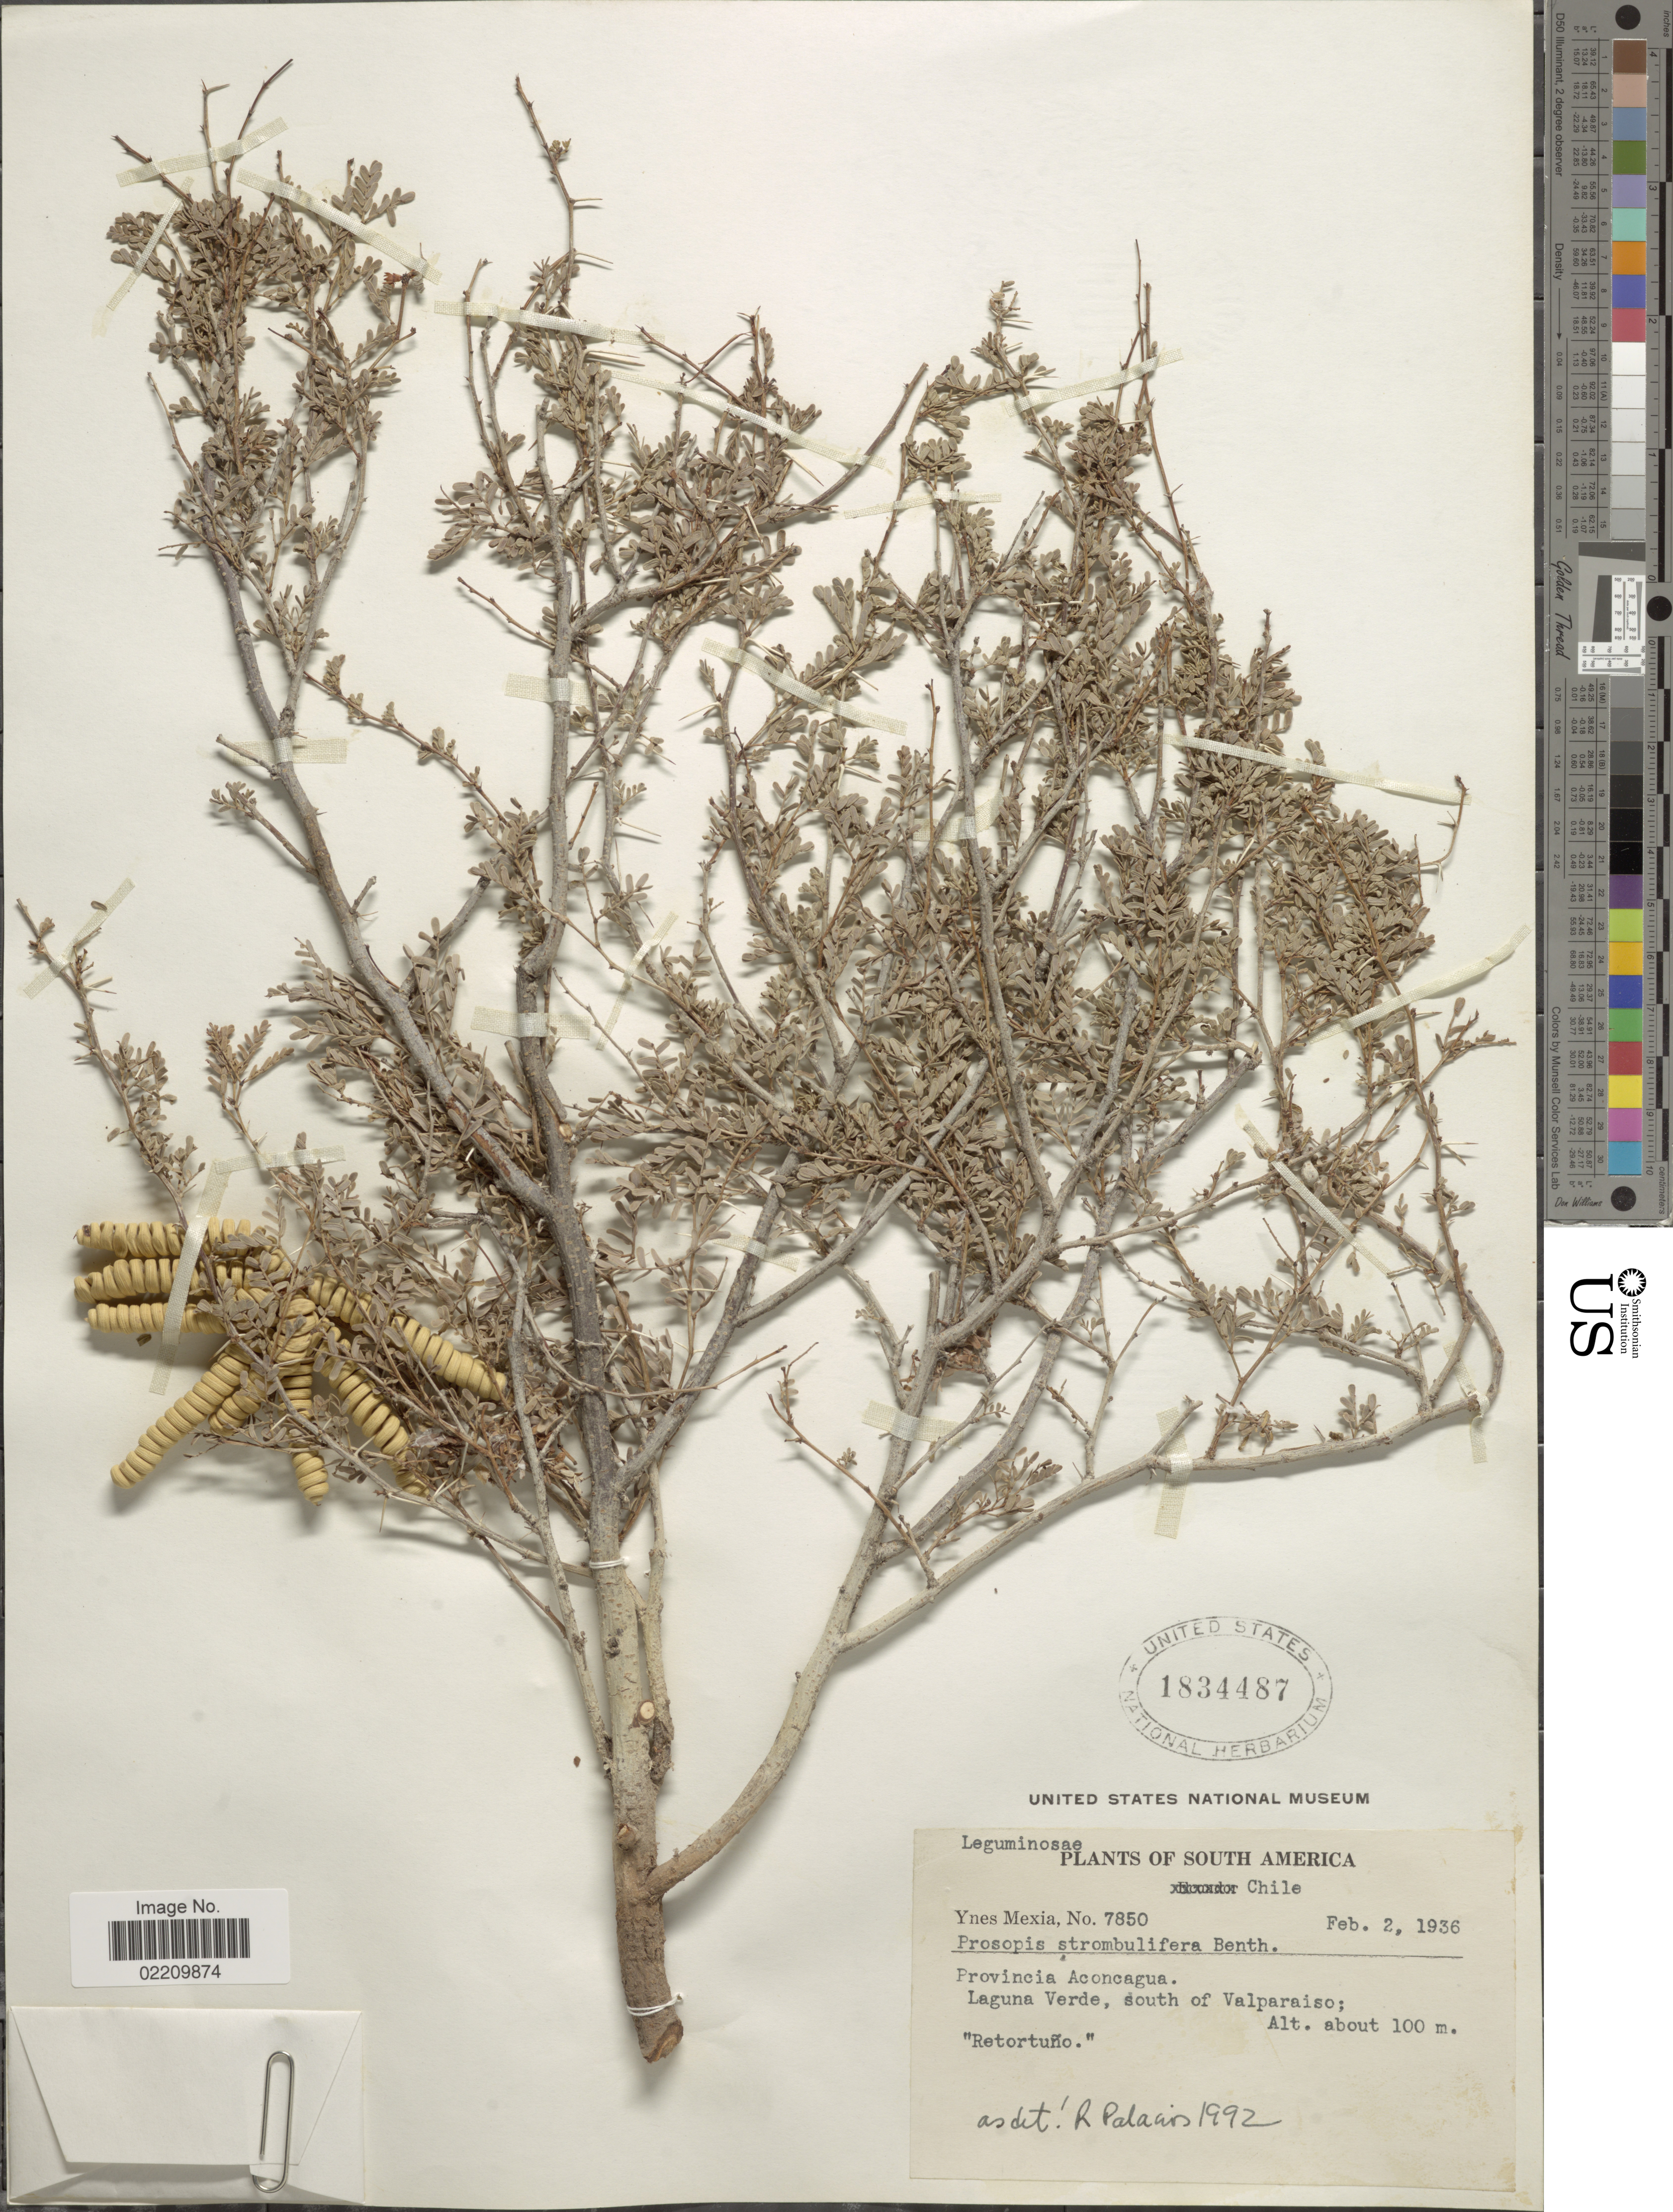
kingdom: Plantae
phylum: Tracheophyta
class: Magnoliopsida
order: Fabales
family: Fabaceae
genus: Strombocarpa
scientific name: Strombocarpa strombulifera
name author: (Lam.) A. Gray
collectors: Y. Mexia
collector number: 7850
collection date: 1936-02-02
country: Chile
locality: Provincia Aconcagua, Laguna Verde, south of Valparaiso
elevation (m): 100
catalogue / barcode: US 1834487